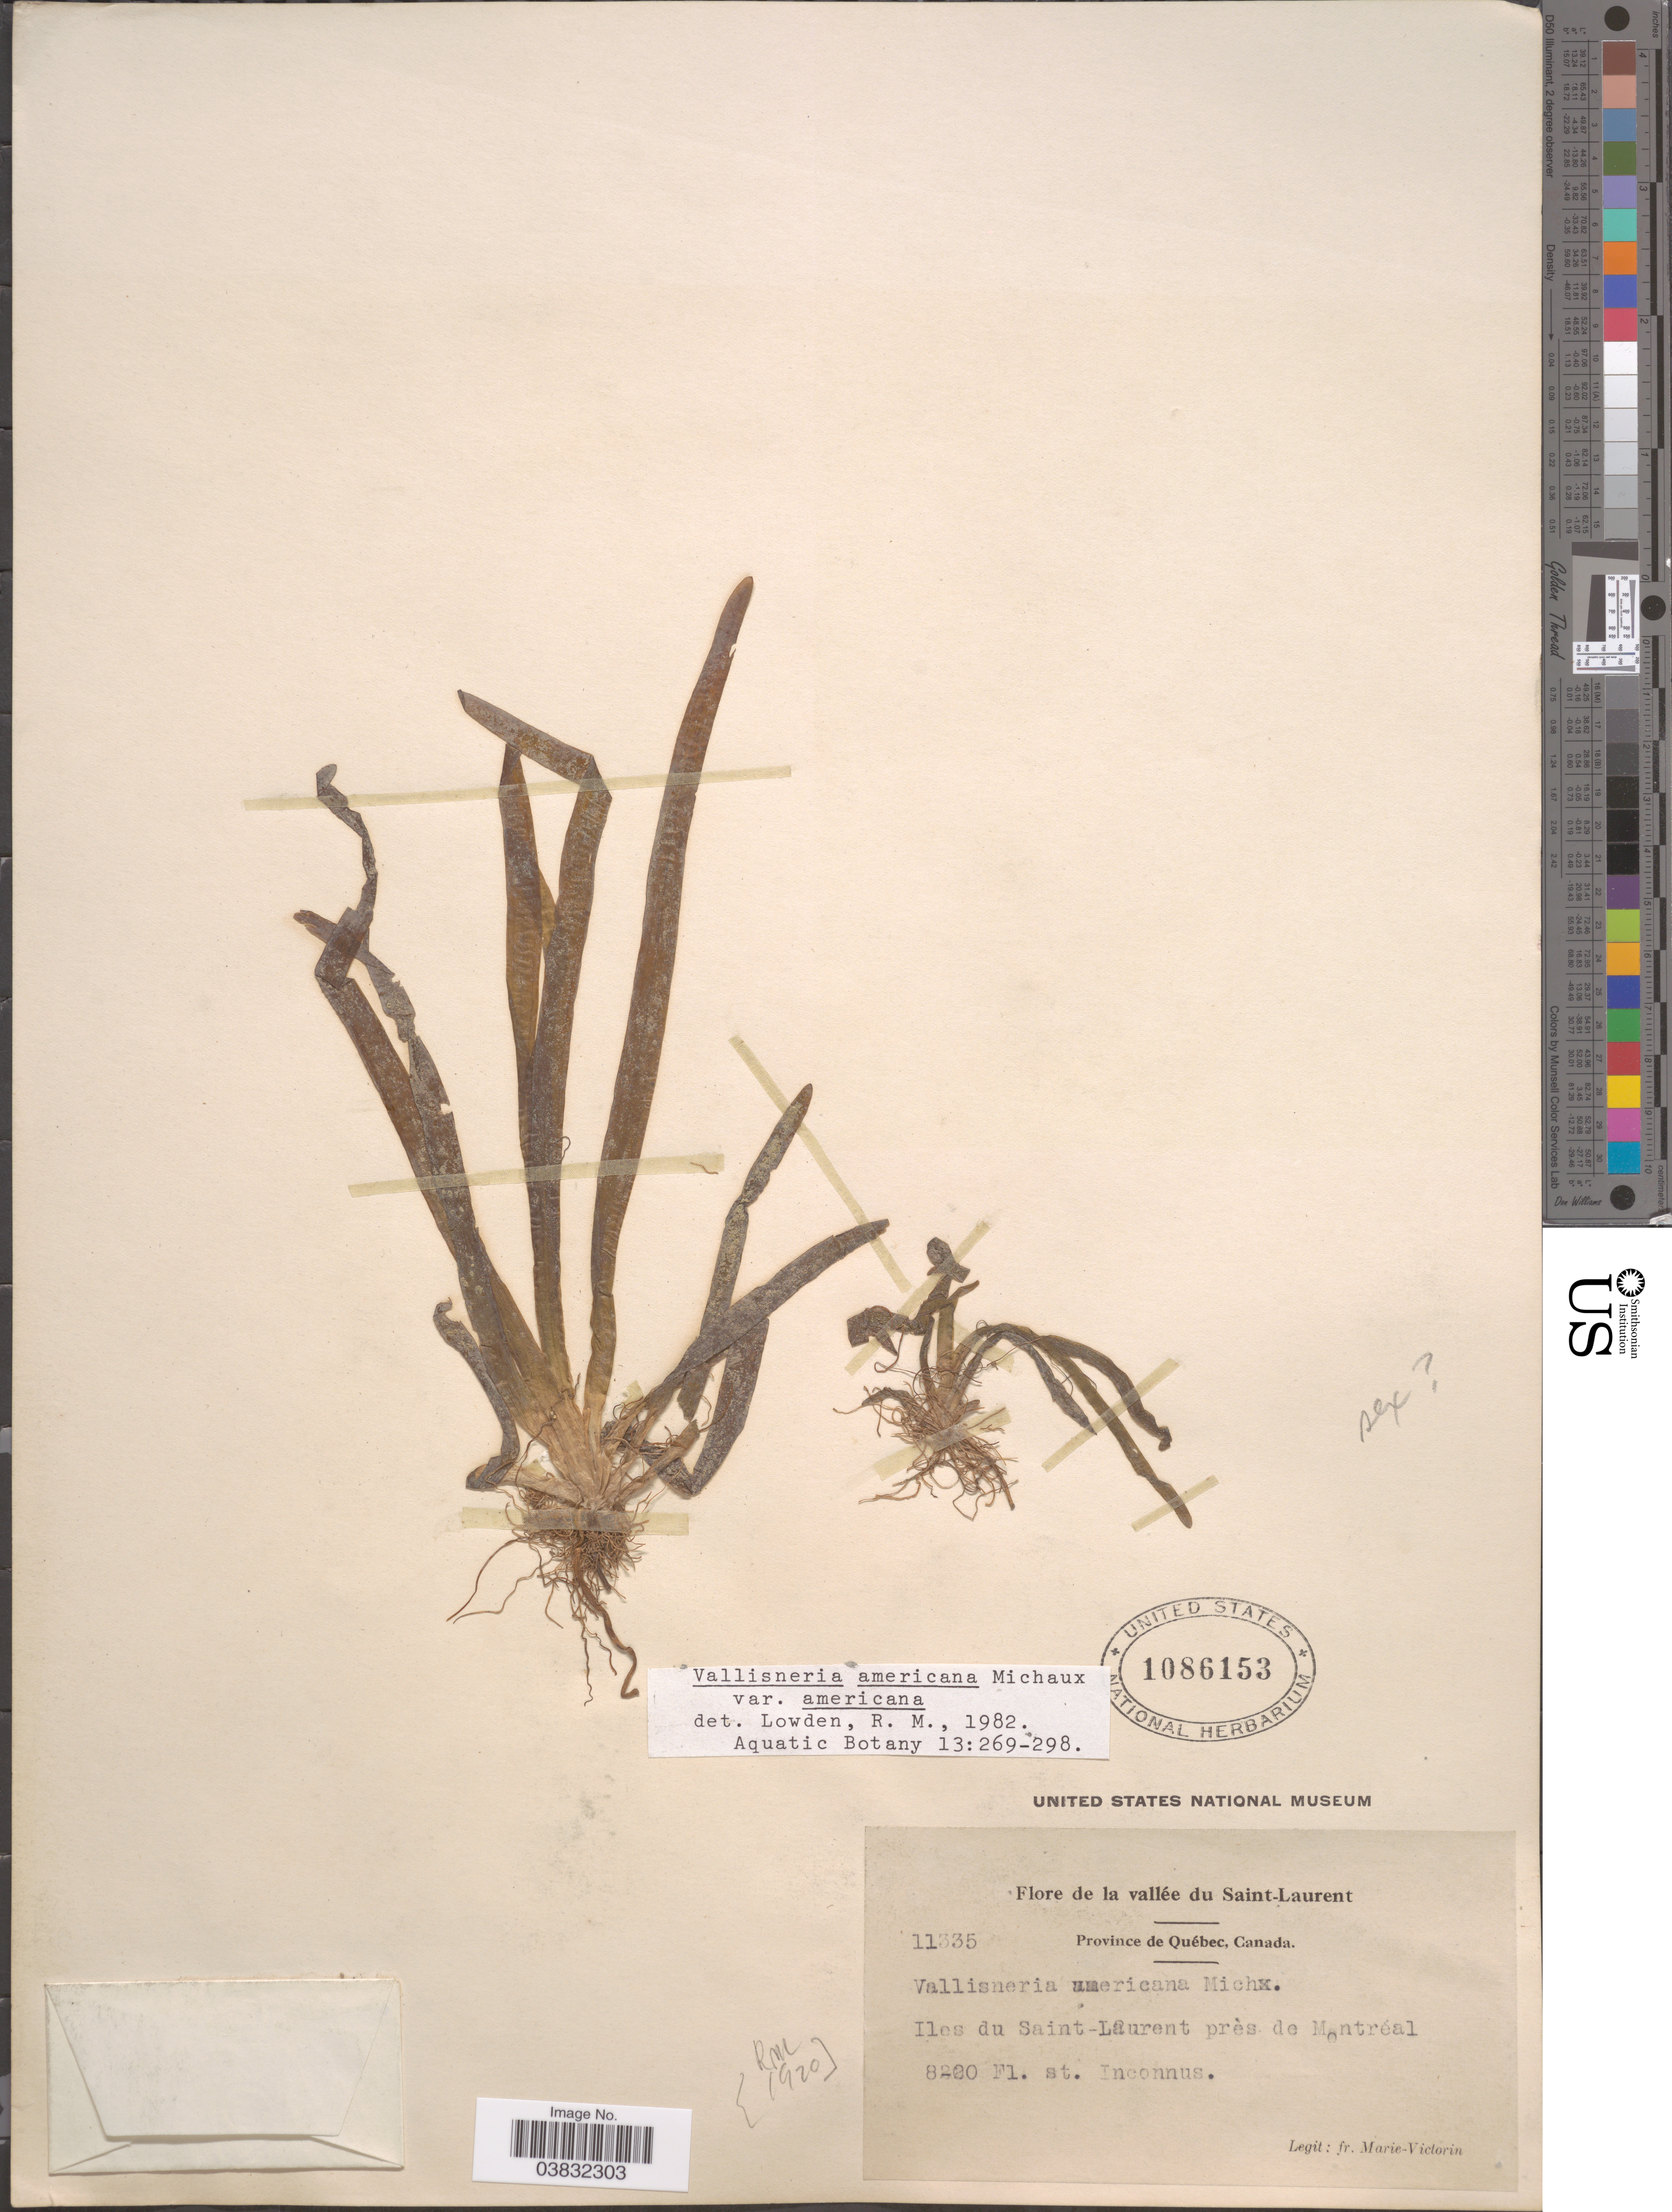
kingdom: Plantae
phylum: Tracheophyta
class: Liliopsida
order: Alismatales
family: Hydrocharitaceae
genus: Vallisneria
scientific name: Vallisneria americana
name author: Michx.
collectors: Fr. Marie-Victorin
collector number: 11335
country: Canada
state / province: Quebec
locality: Vallée du Saint-Laurent. Iles du Saint-Laurent près de Montréal.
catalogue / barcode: US 1086153